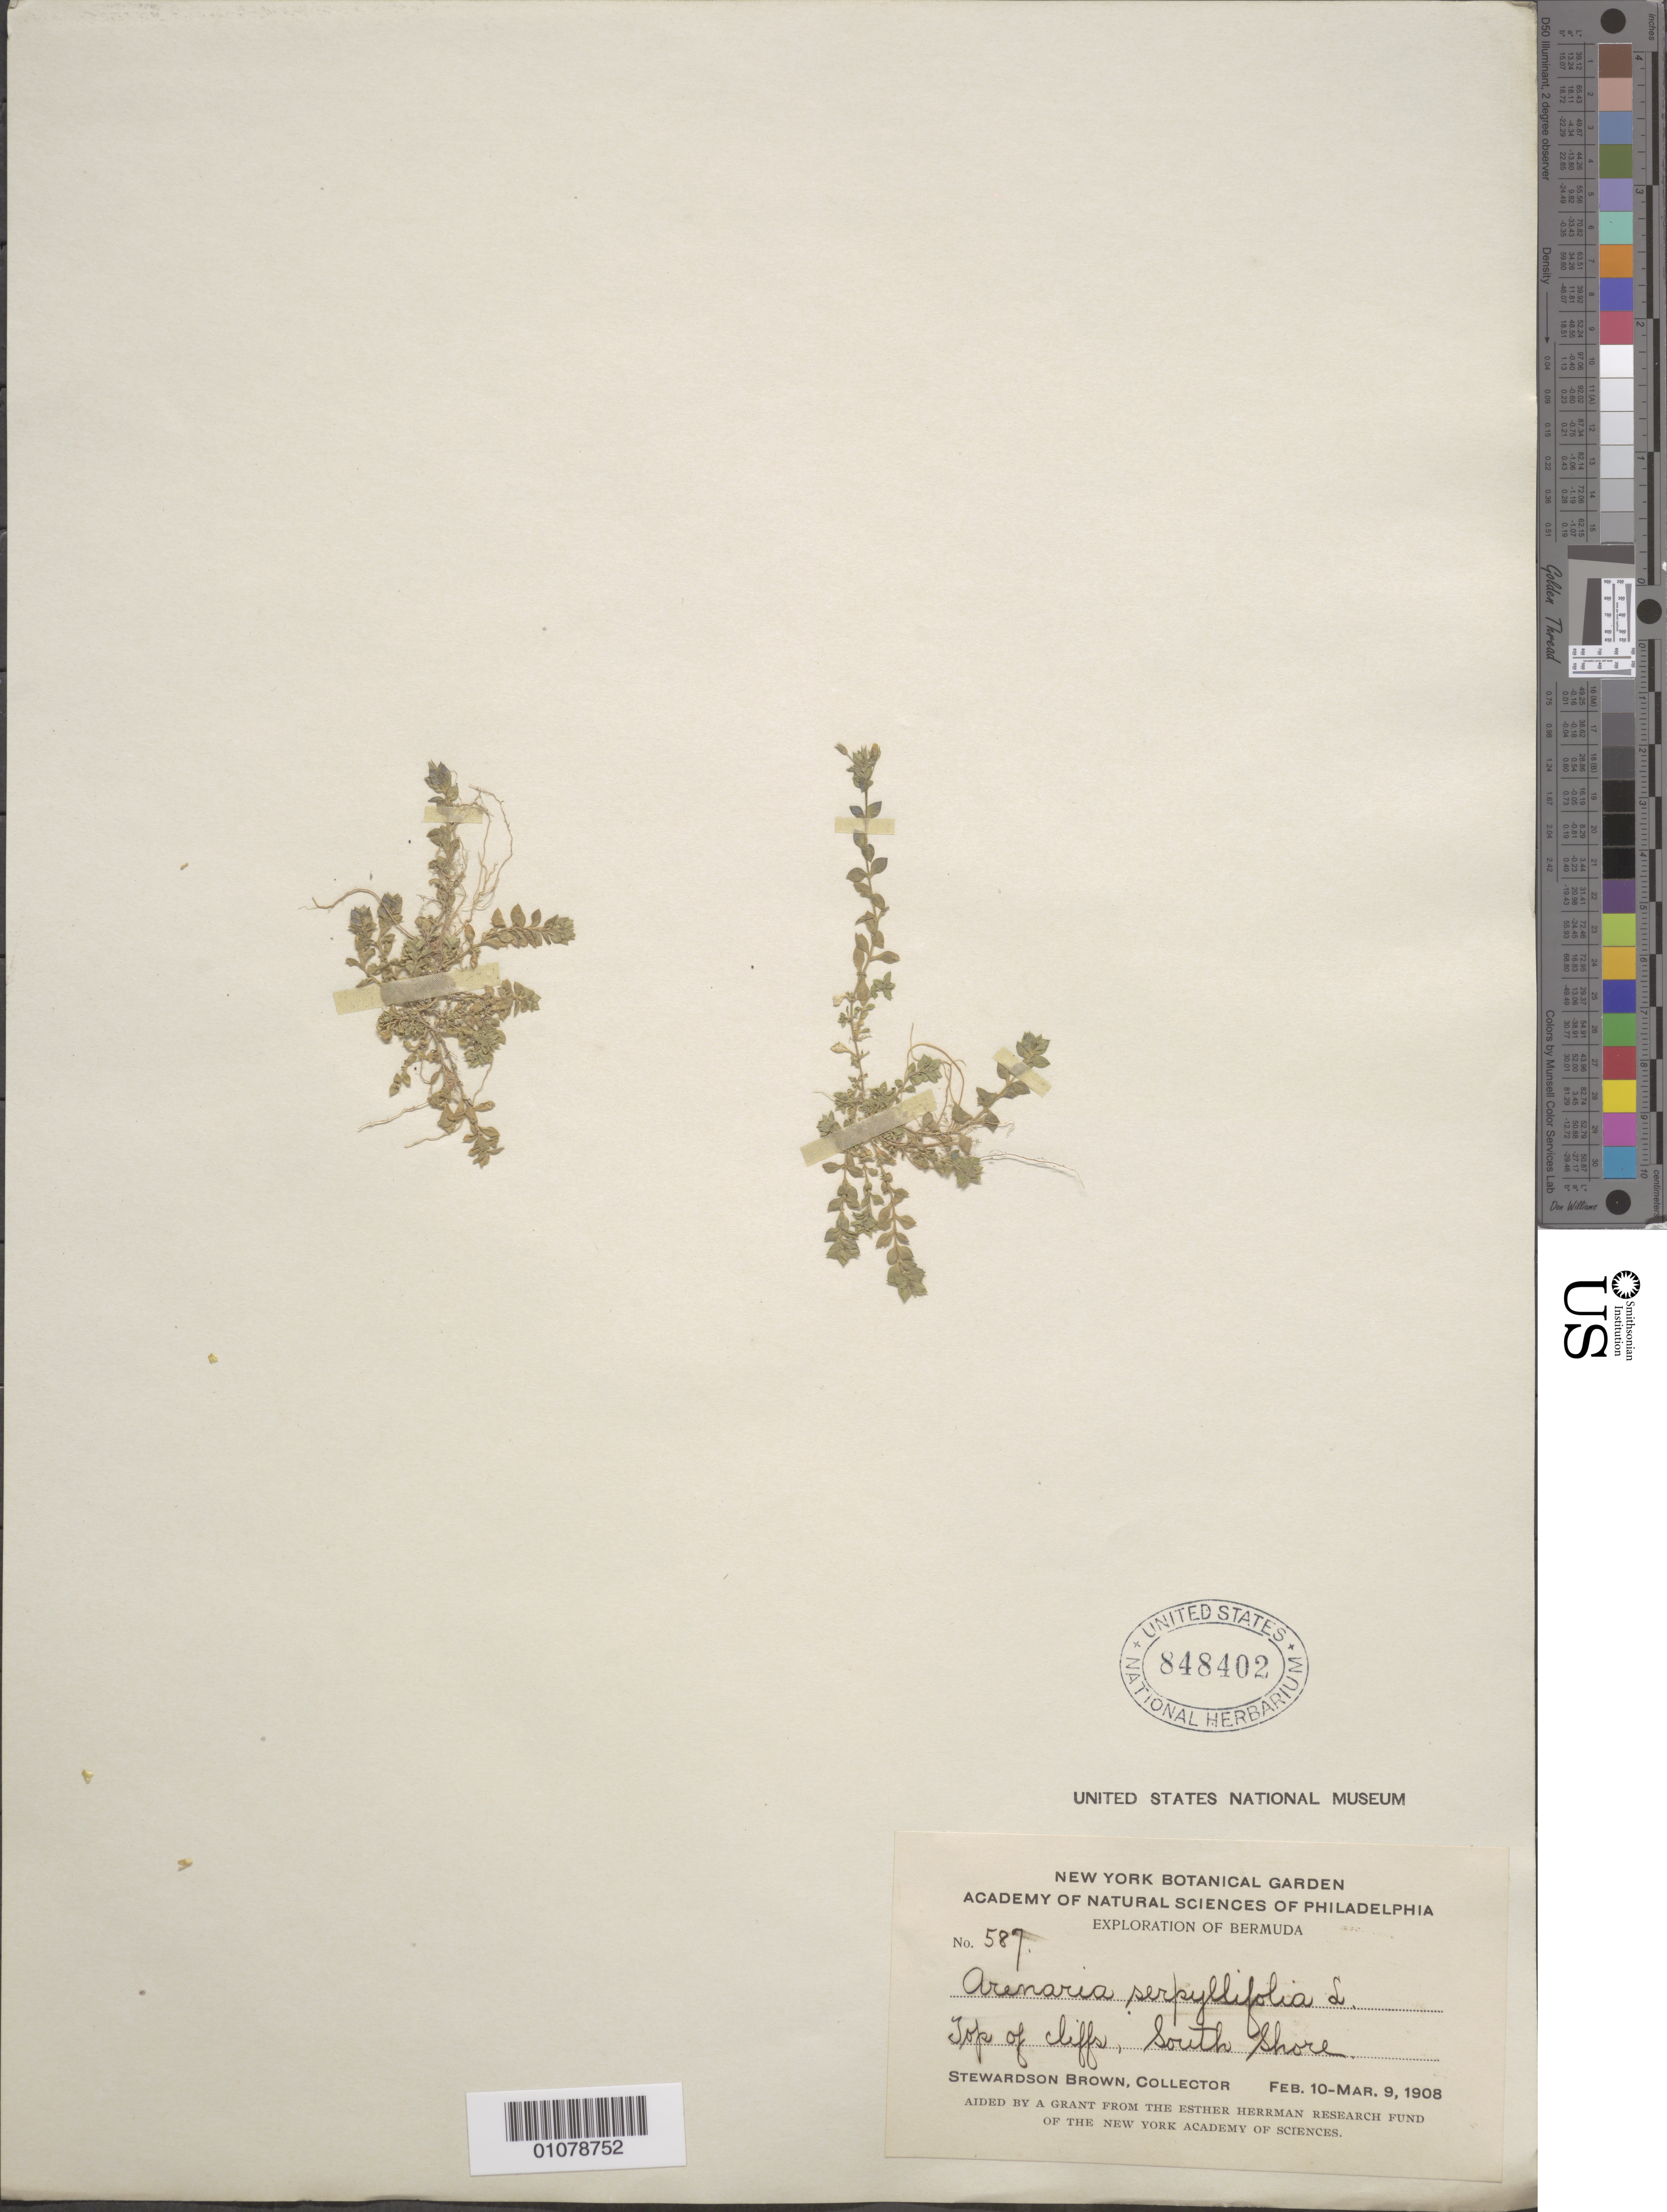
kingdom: Plantae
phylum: Tracheophyta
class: Magnoliopsida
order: Caryophyllales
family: Caryophyllaceae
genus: Arenaria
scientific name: Arenaria serpyllifolia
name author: L.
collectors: S. Brown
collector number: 587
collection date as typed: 10 Feb 1908 to 09 Mar 1908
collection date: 1908-02-10/1908-03-09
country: Bermuda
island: Bermuda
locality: South Shore (connects Warwick and Southampton parishes)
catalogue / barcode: US 848402